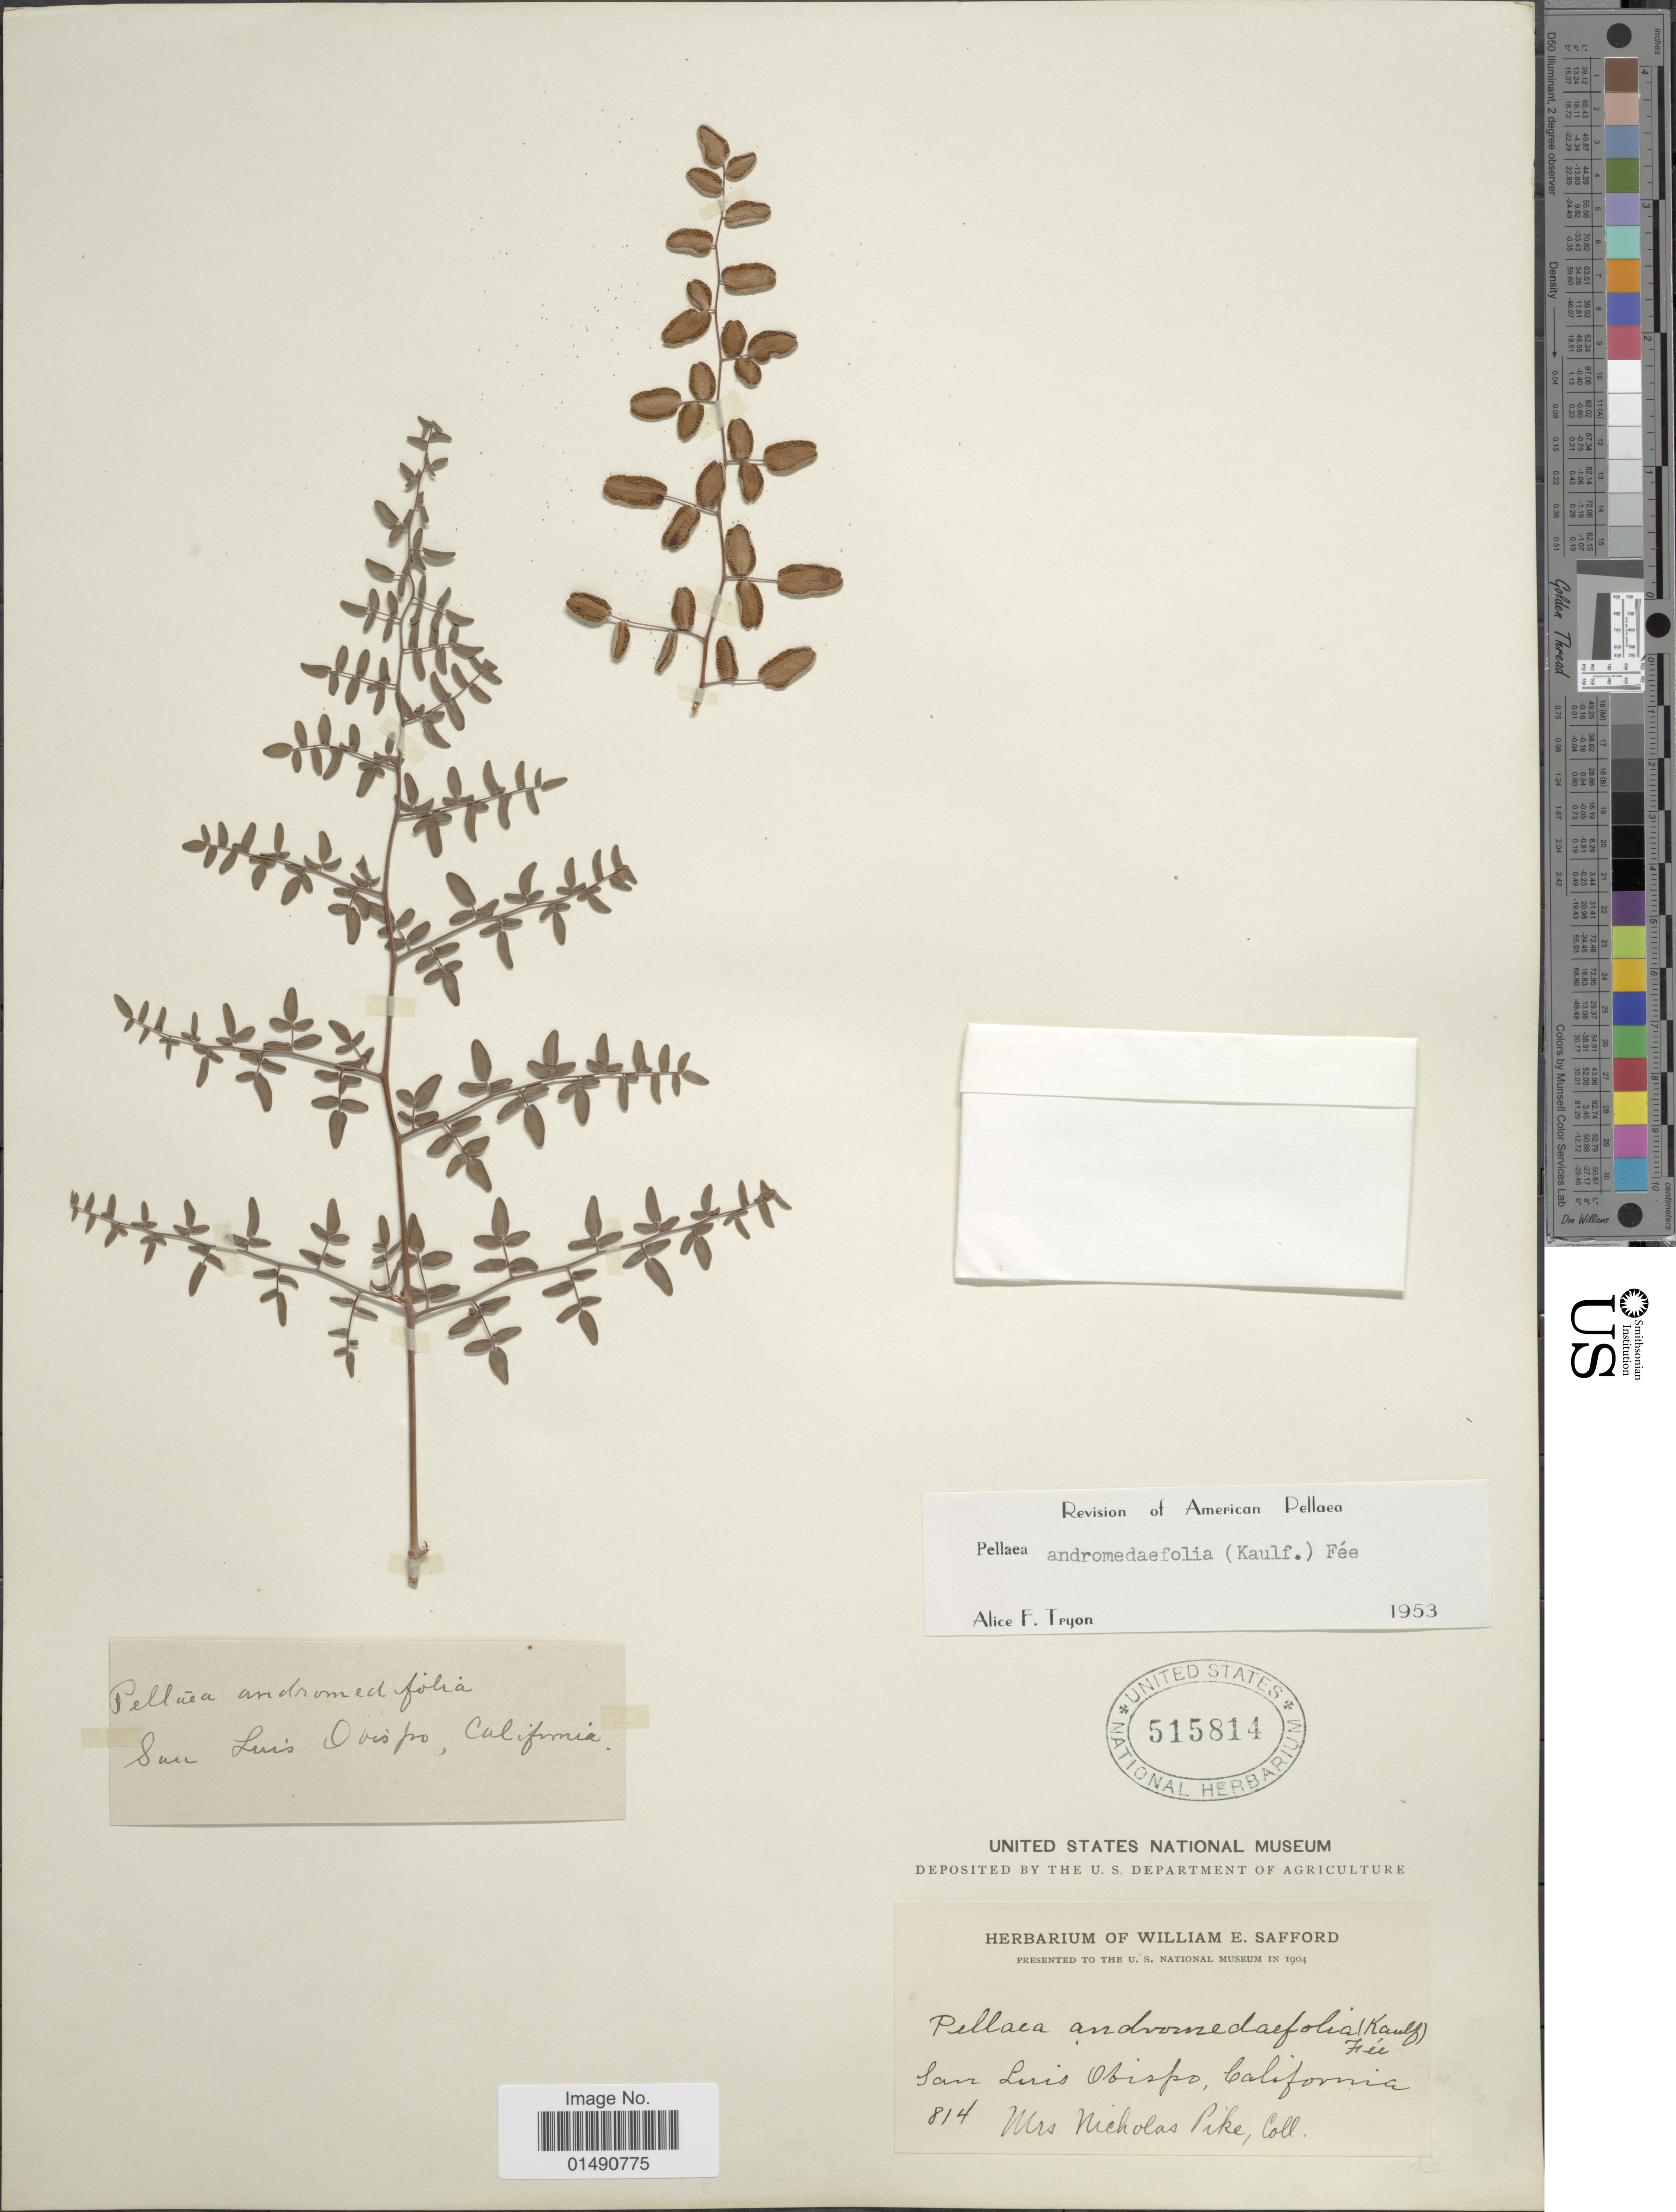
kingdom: Plantae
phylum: Tracheophyta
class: Polypodiopsida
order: Polypodiales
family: Pteridaceae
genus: Pellaea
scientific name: Pellaea andromedifolia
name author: (Kaulf.) Fée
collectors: N. Pike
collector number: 814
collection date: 1904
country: United States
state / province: California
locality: San Luis, Obispo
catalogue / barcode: US 515814